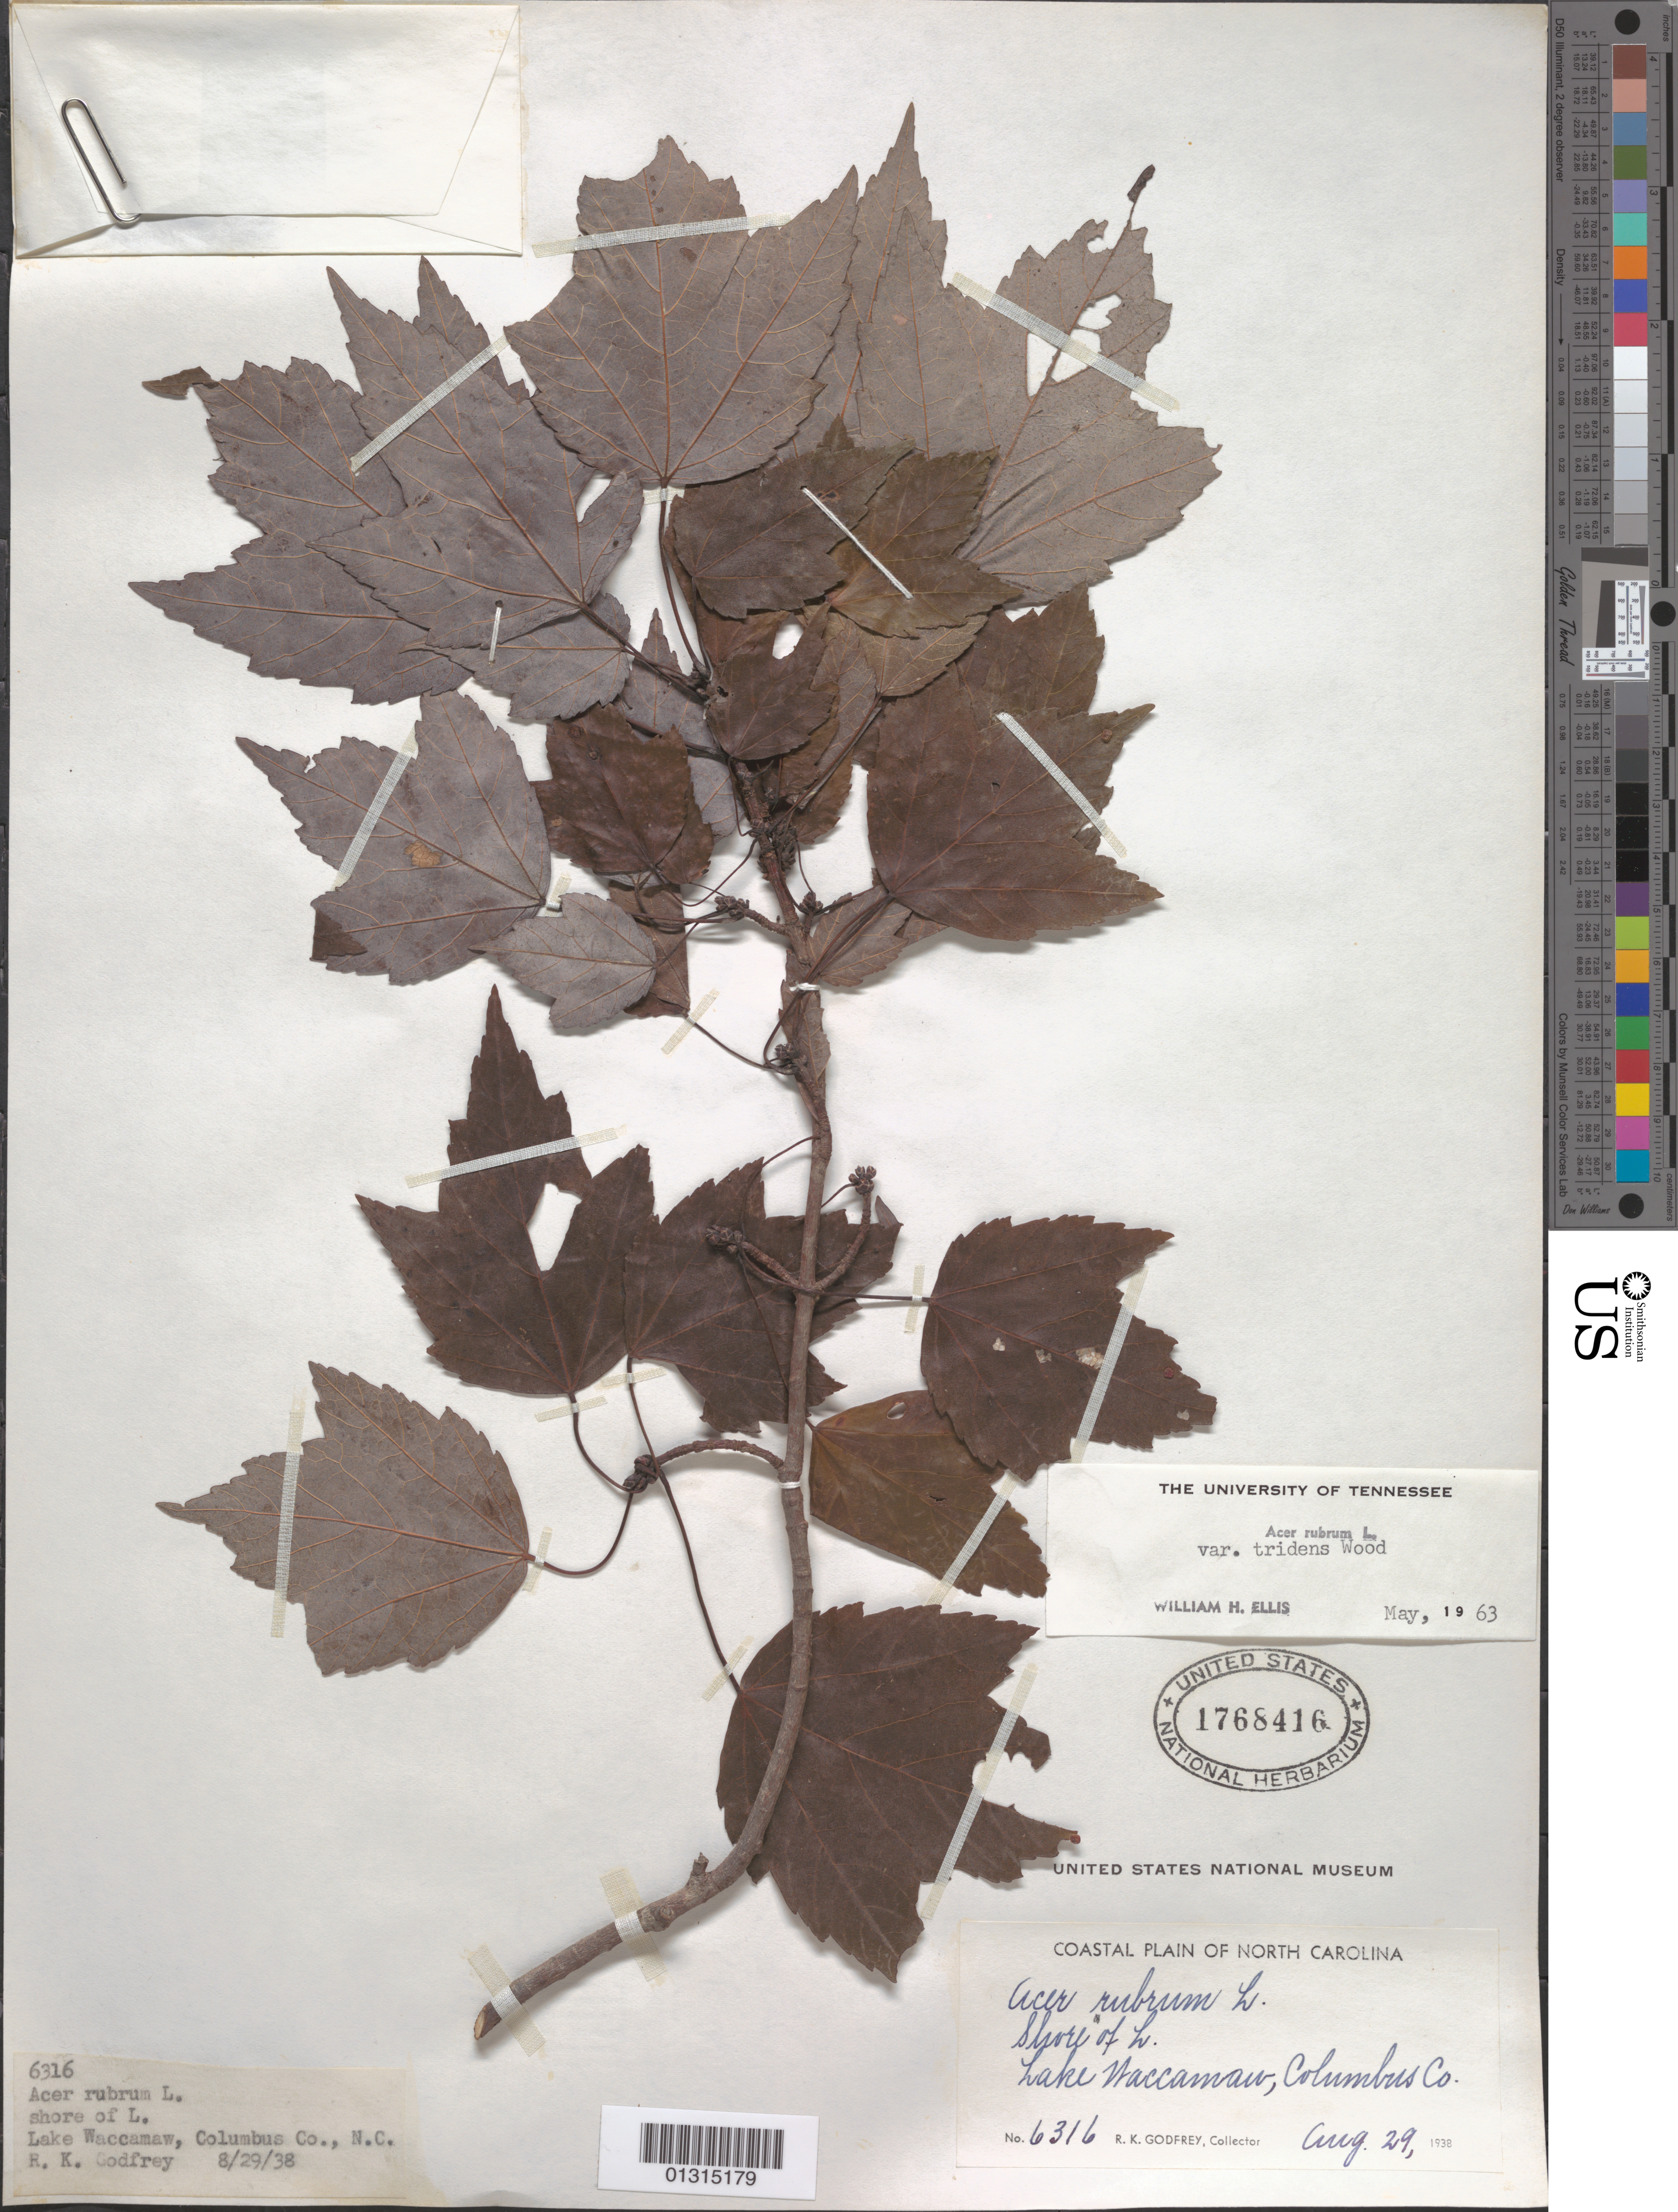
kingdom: Plantae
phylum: Tracheophyta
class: Magnoliopsida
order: Sapindales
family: Sapindaceae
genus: Acer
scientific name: Acer rubrum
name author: L.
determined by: Ellis, W. H.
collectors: R. K. Godfrey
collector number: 6316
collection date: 1938-08-29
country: United States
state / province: North Carolina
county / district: Columbus County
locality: Columbus County, Lake Waccamaw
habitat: Lake shore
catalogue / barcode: US 1768416